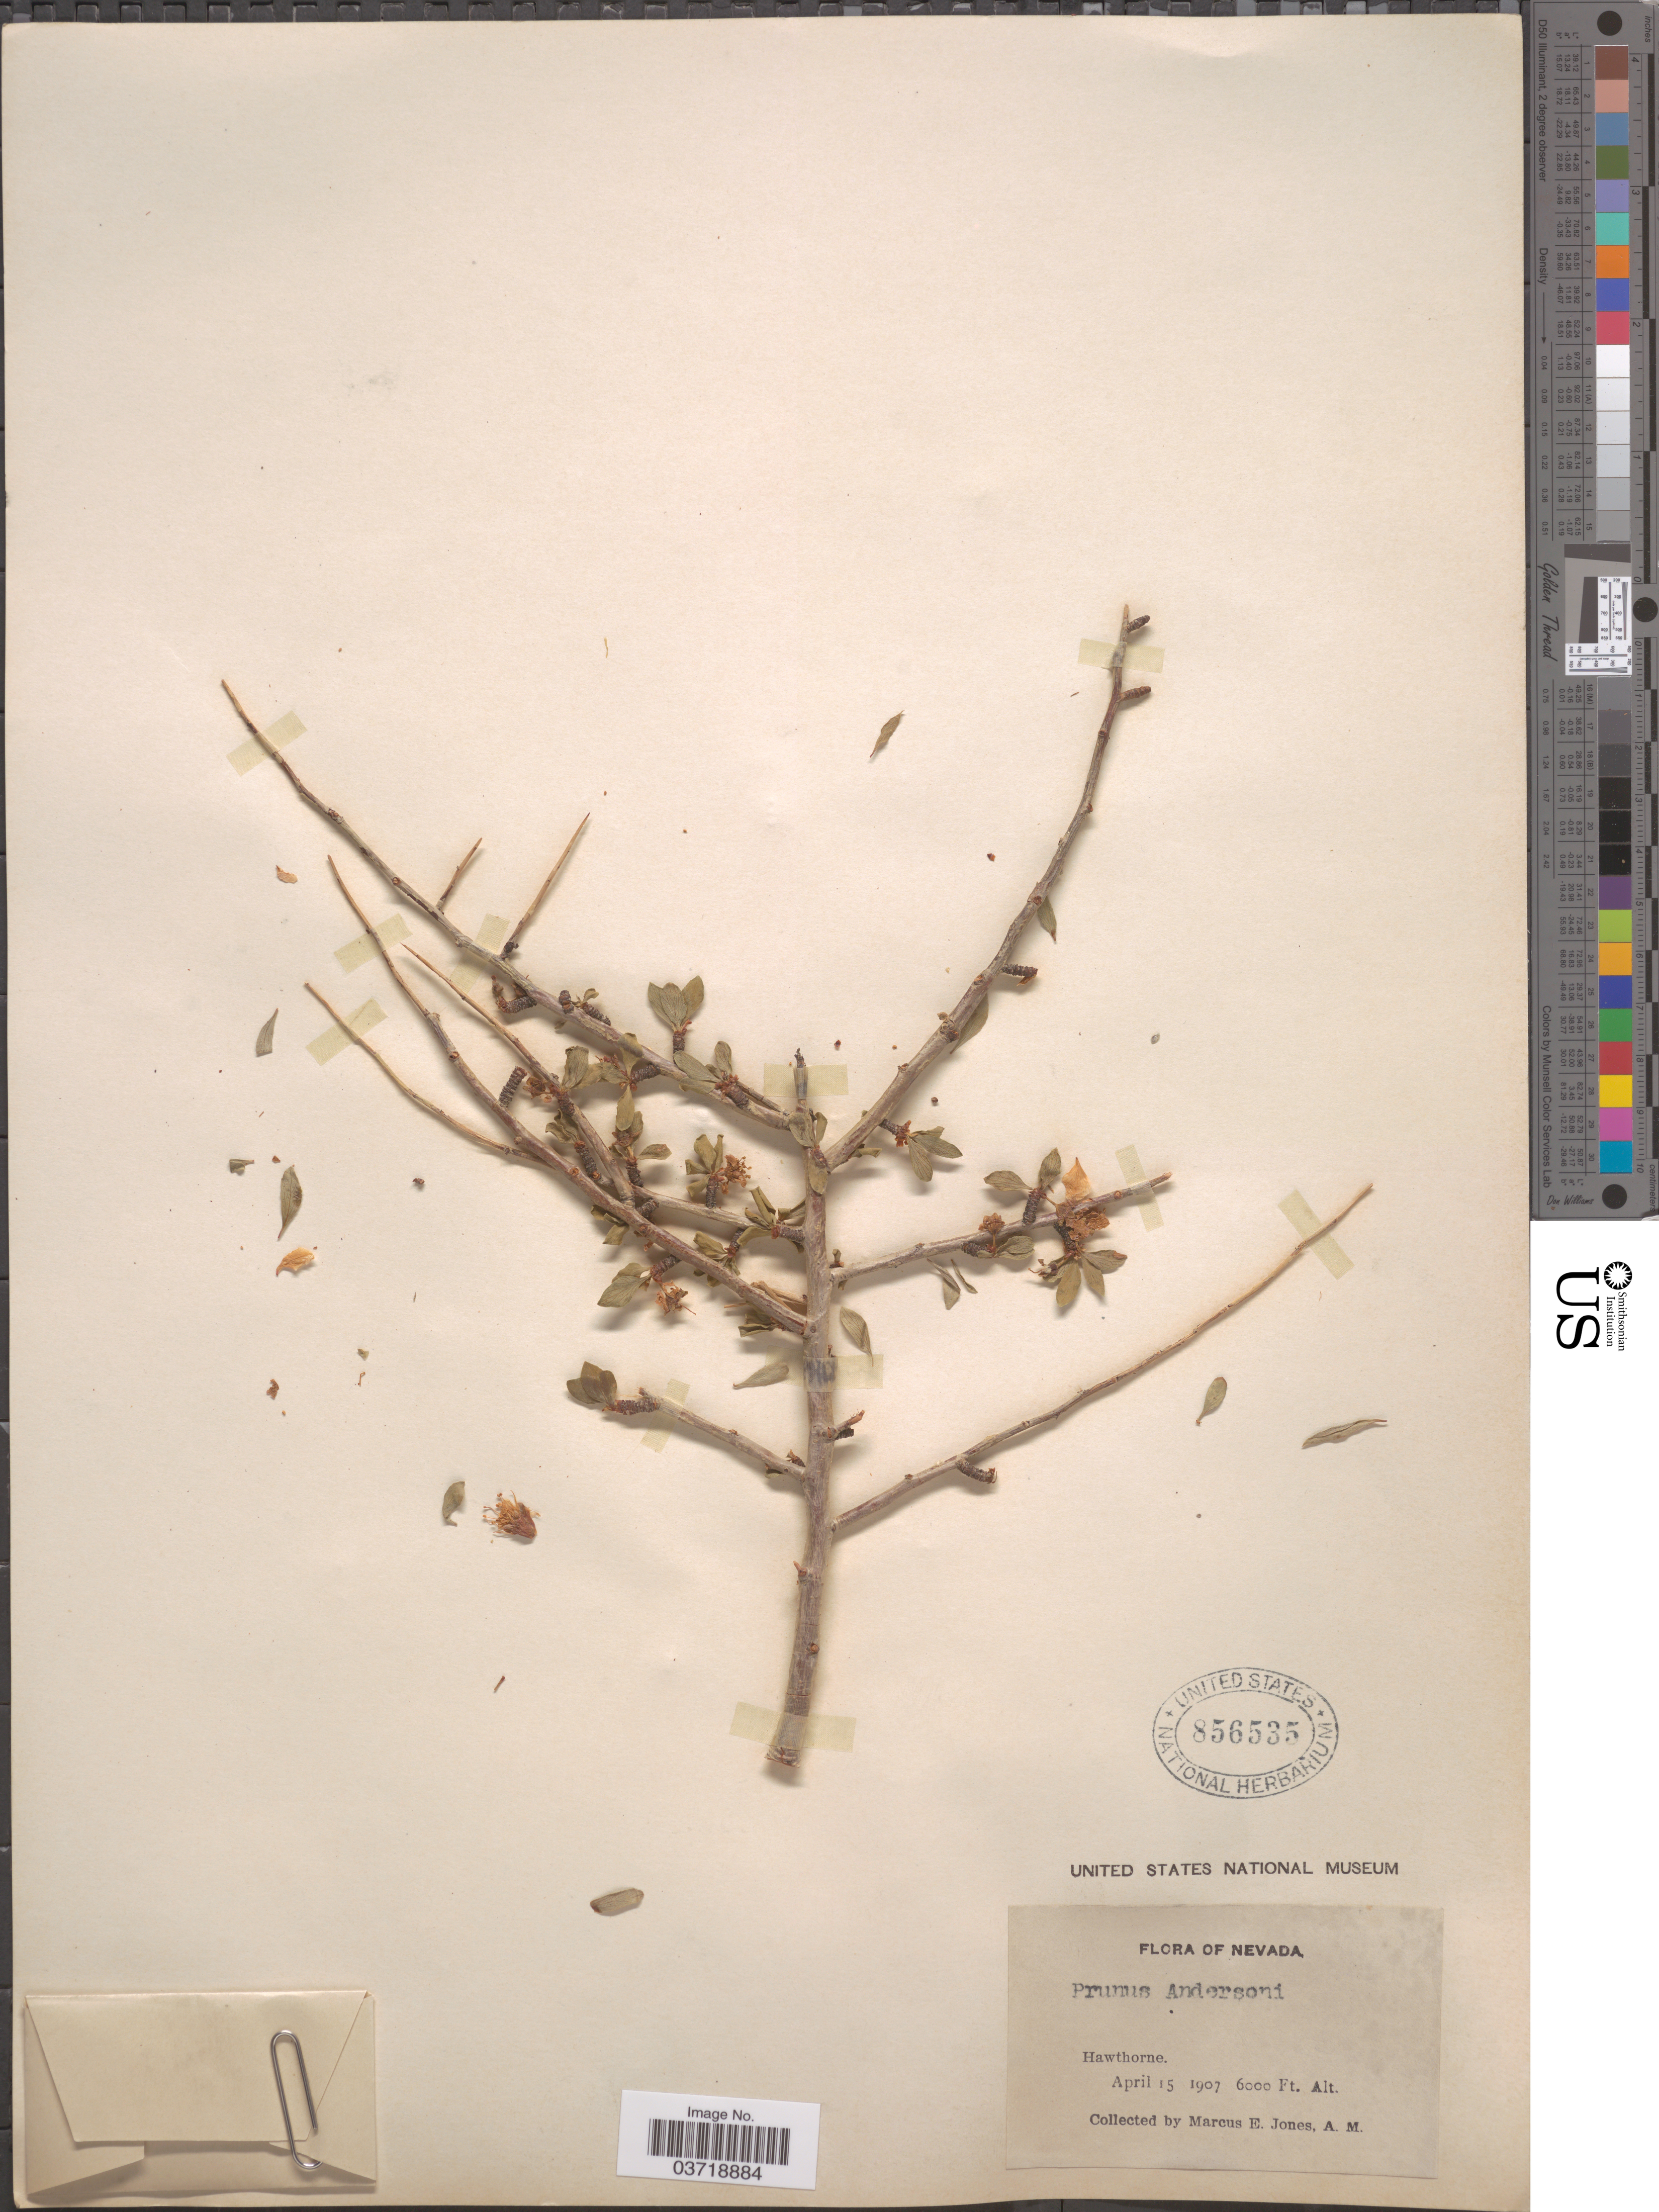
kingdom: Plantae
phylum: Tracheophyta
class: Magnoliopsida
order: Rosales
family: Rosaceae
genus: Prunus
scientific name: Prunus andersonii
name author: A. Gray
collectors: M. E. Jones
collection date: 1907-04-15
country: United States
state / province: Nevada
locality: Hawthorne.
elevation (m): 1829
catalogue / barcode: US 856535